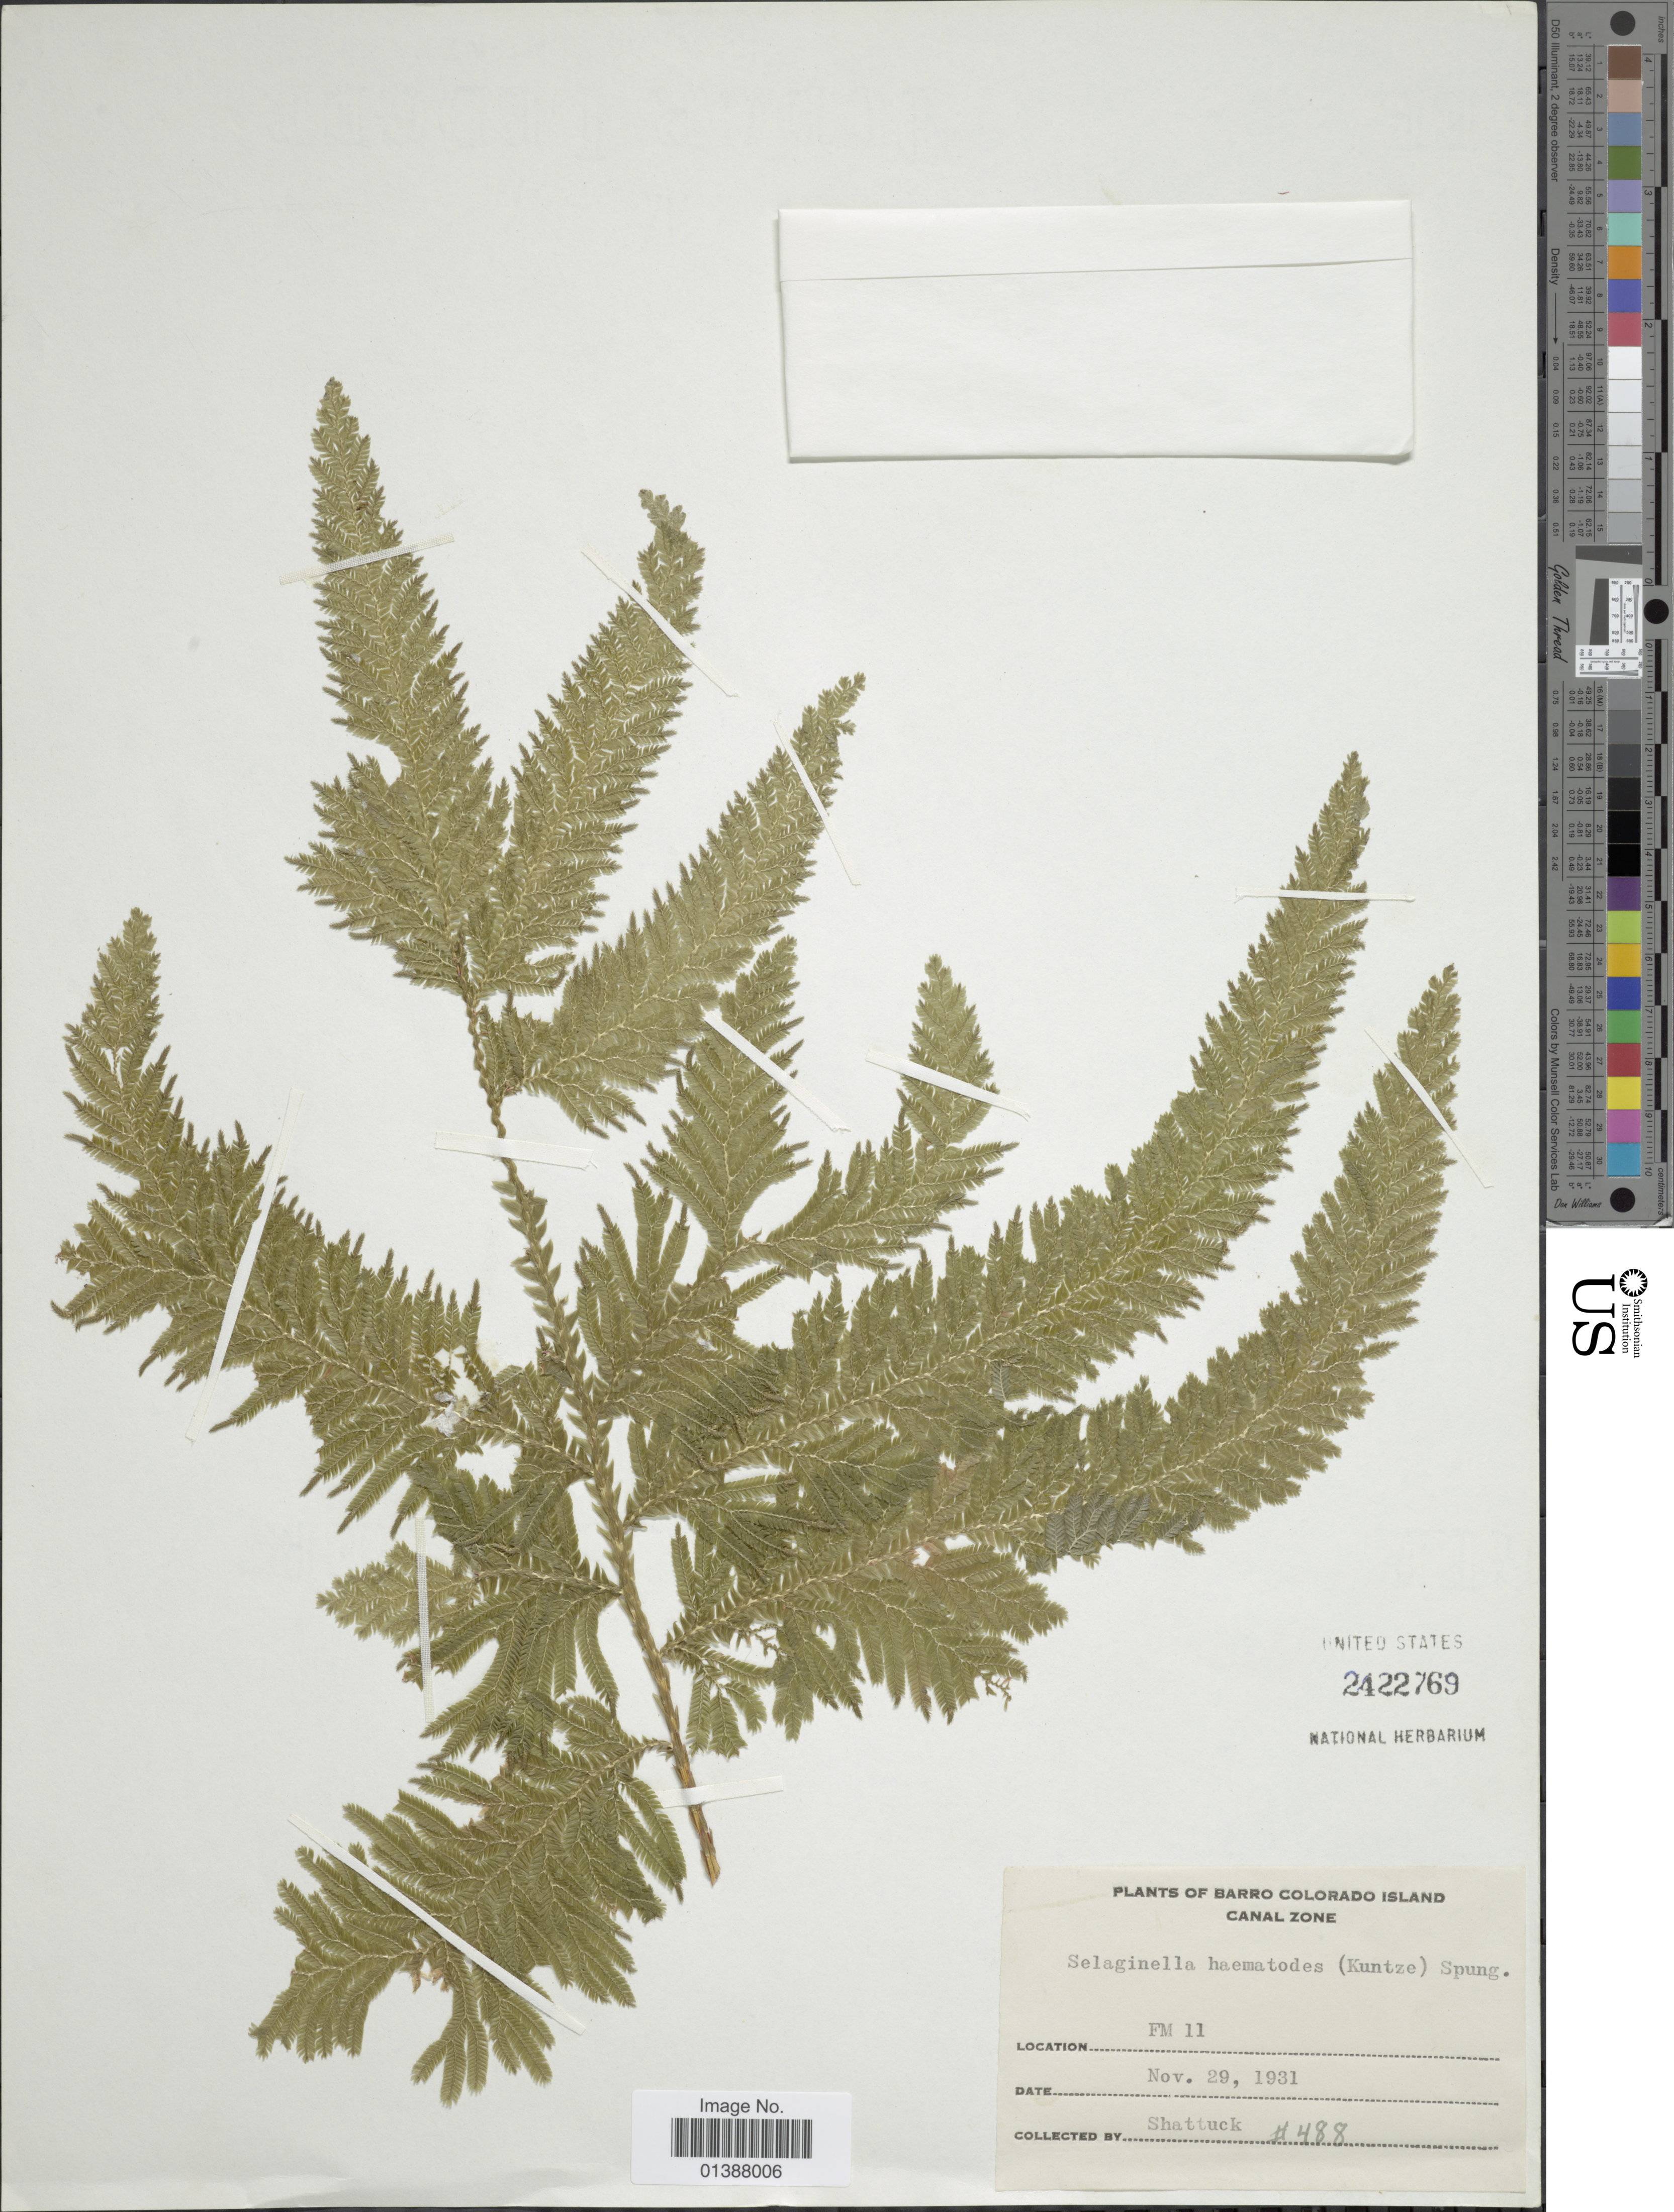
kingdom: Plantae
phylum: Tracheophyta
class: Lycopodiopsida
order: Selaginellales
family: Selaginellaceae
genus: Selaginella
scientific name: Selaginella haematodes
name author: (Kunze) Spring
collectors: Shattuck, --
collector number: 488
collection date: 1931-11-29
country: Panama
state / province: Panamá Oeste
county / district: Canal Zone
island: Barro Colorado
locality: Barro Colorado Island, Canal Zone, FM 11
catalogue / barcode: US 2422769